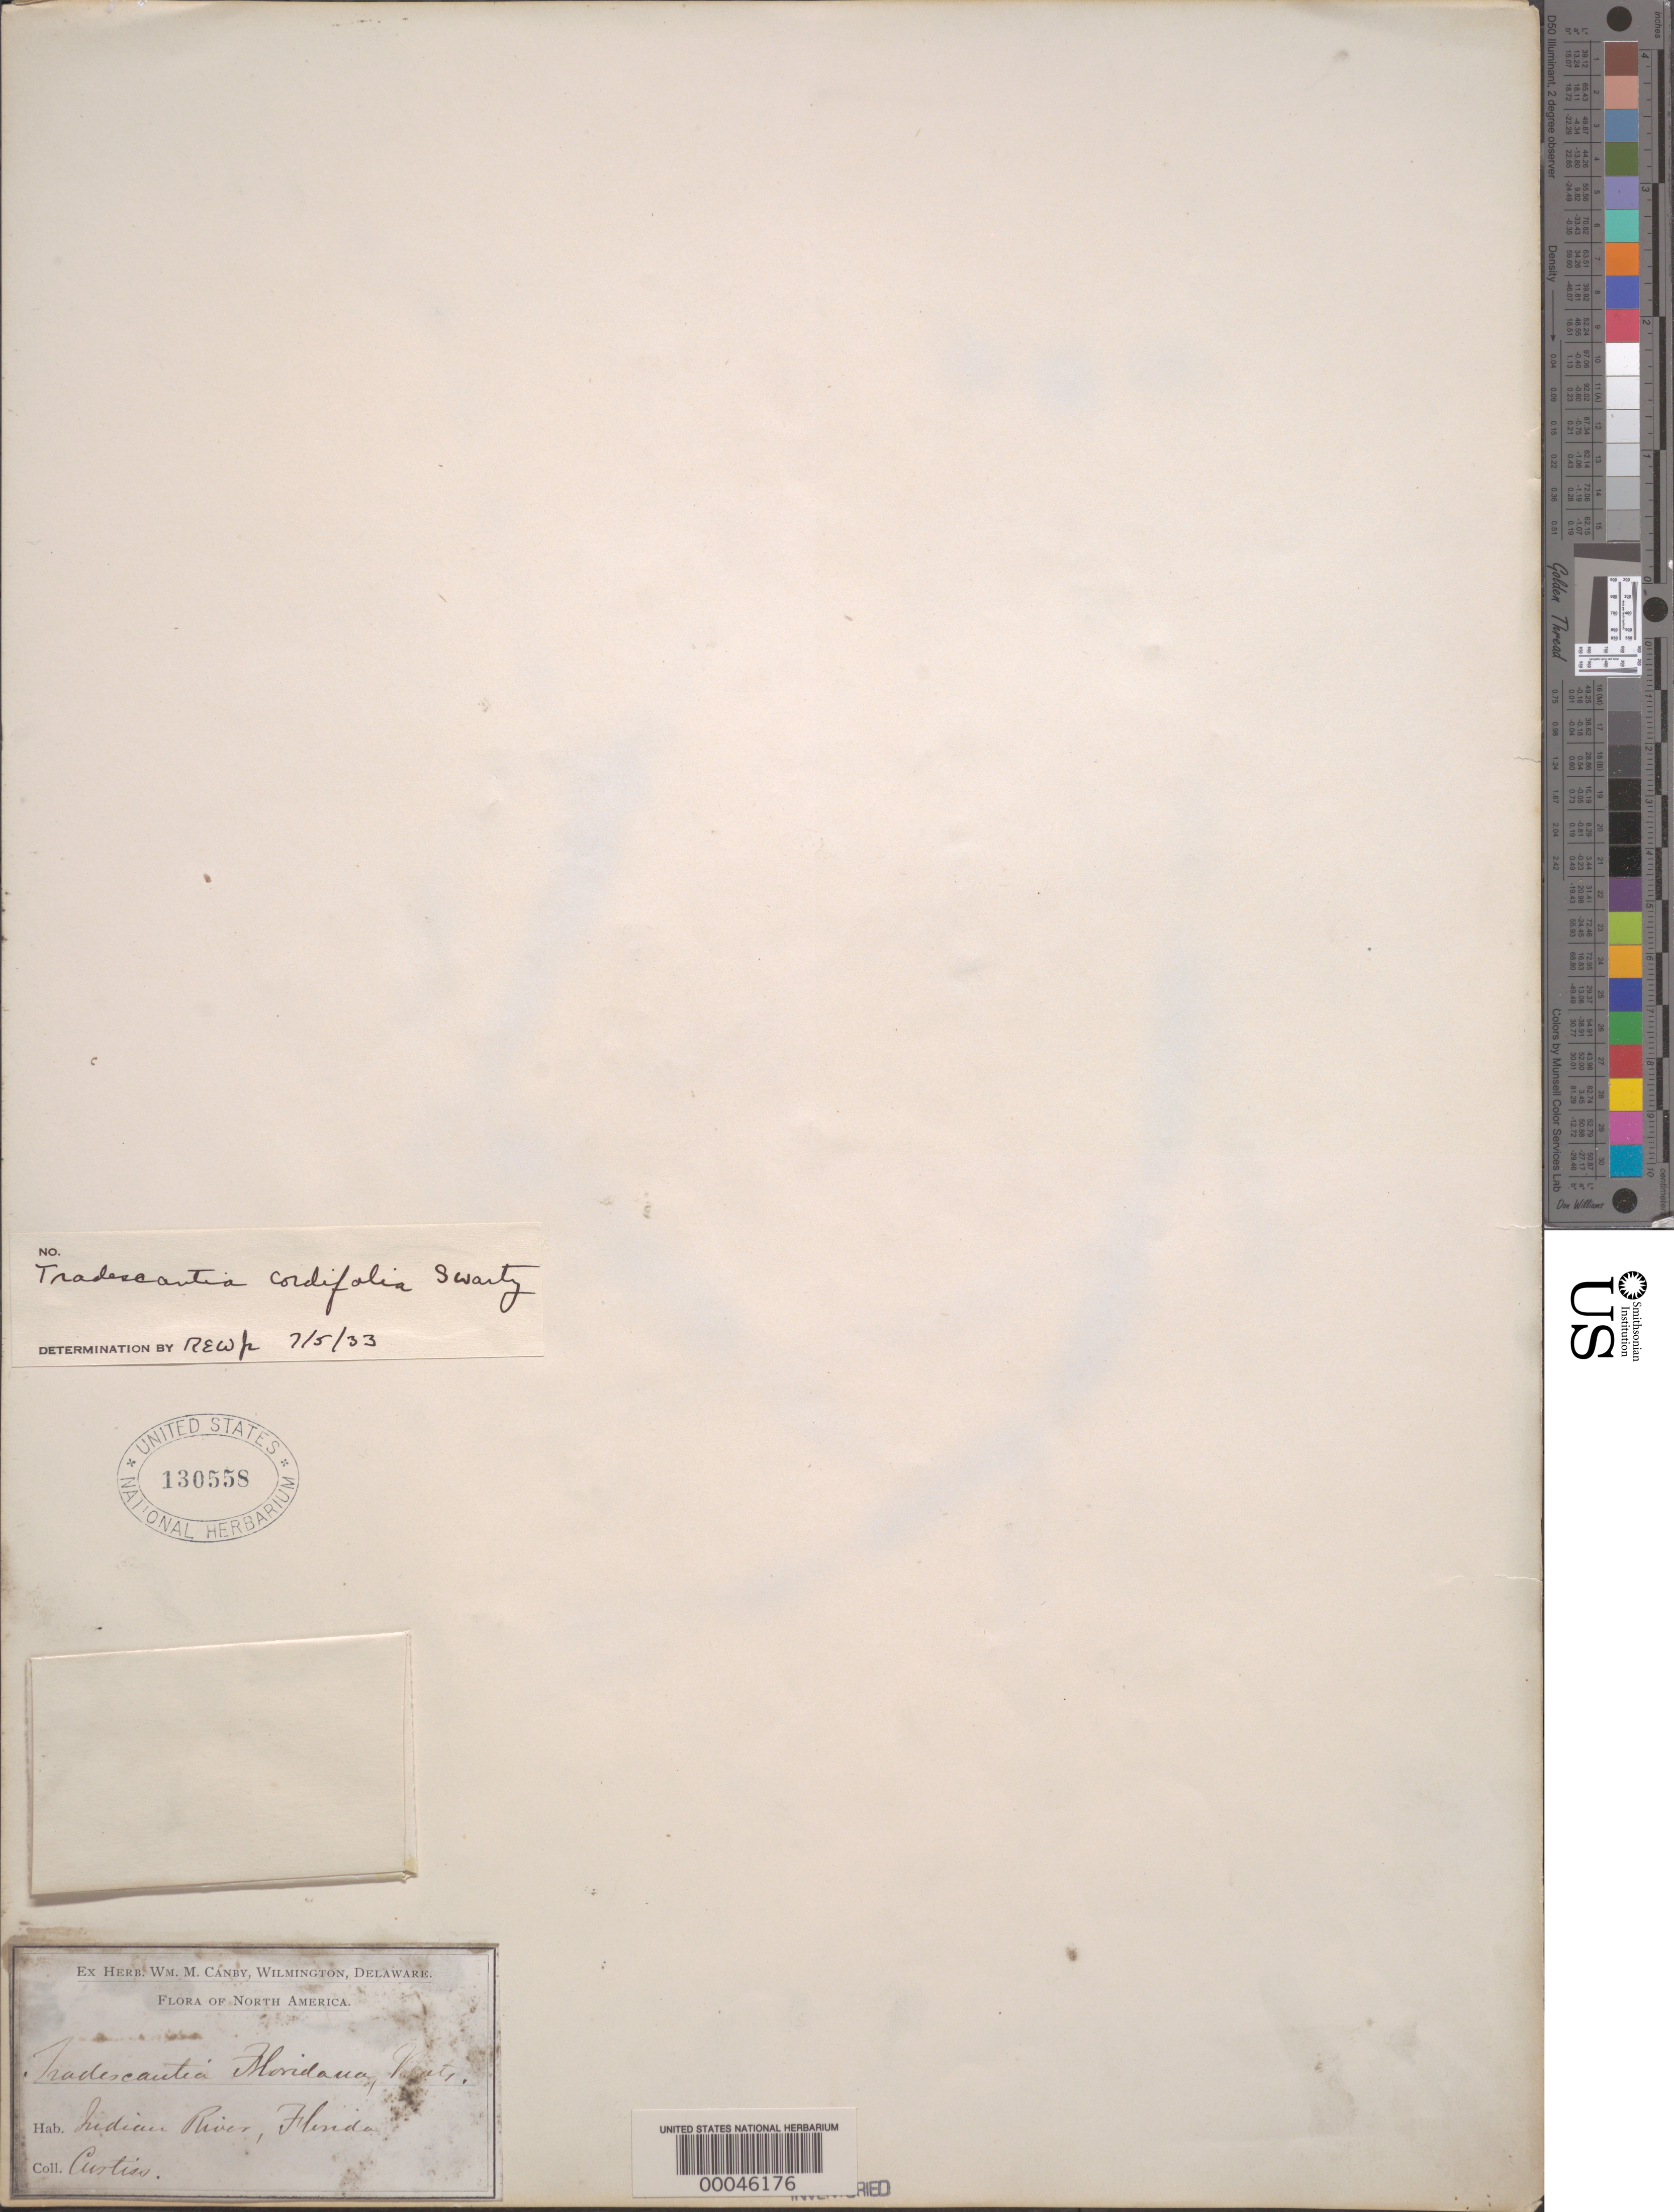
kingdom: Plantae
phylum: Tracheophyta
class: Liliopsida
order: Commelinales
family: Commelinaceae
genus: Callisia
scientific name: Callisia cordifolia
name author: (Sw.) E.S. Anderson & Woodson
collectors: -. Curtiss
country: United States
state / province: Florida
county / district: Duval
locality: Indian river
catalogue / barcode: US 130558